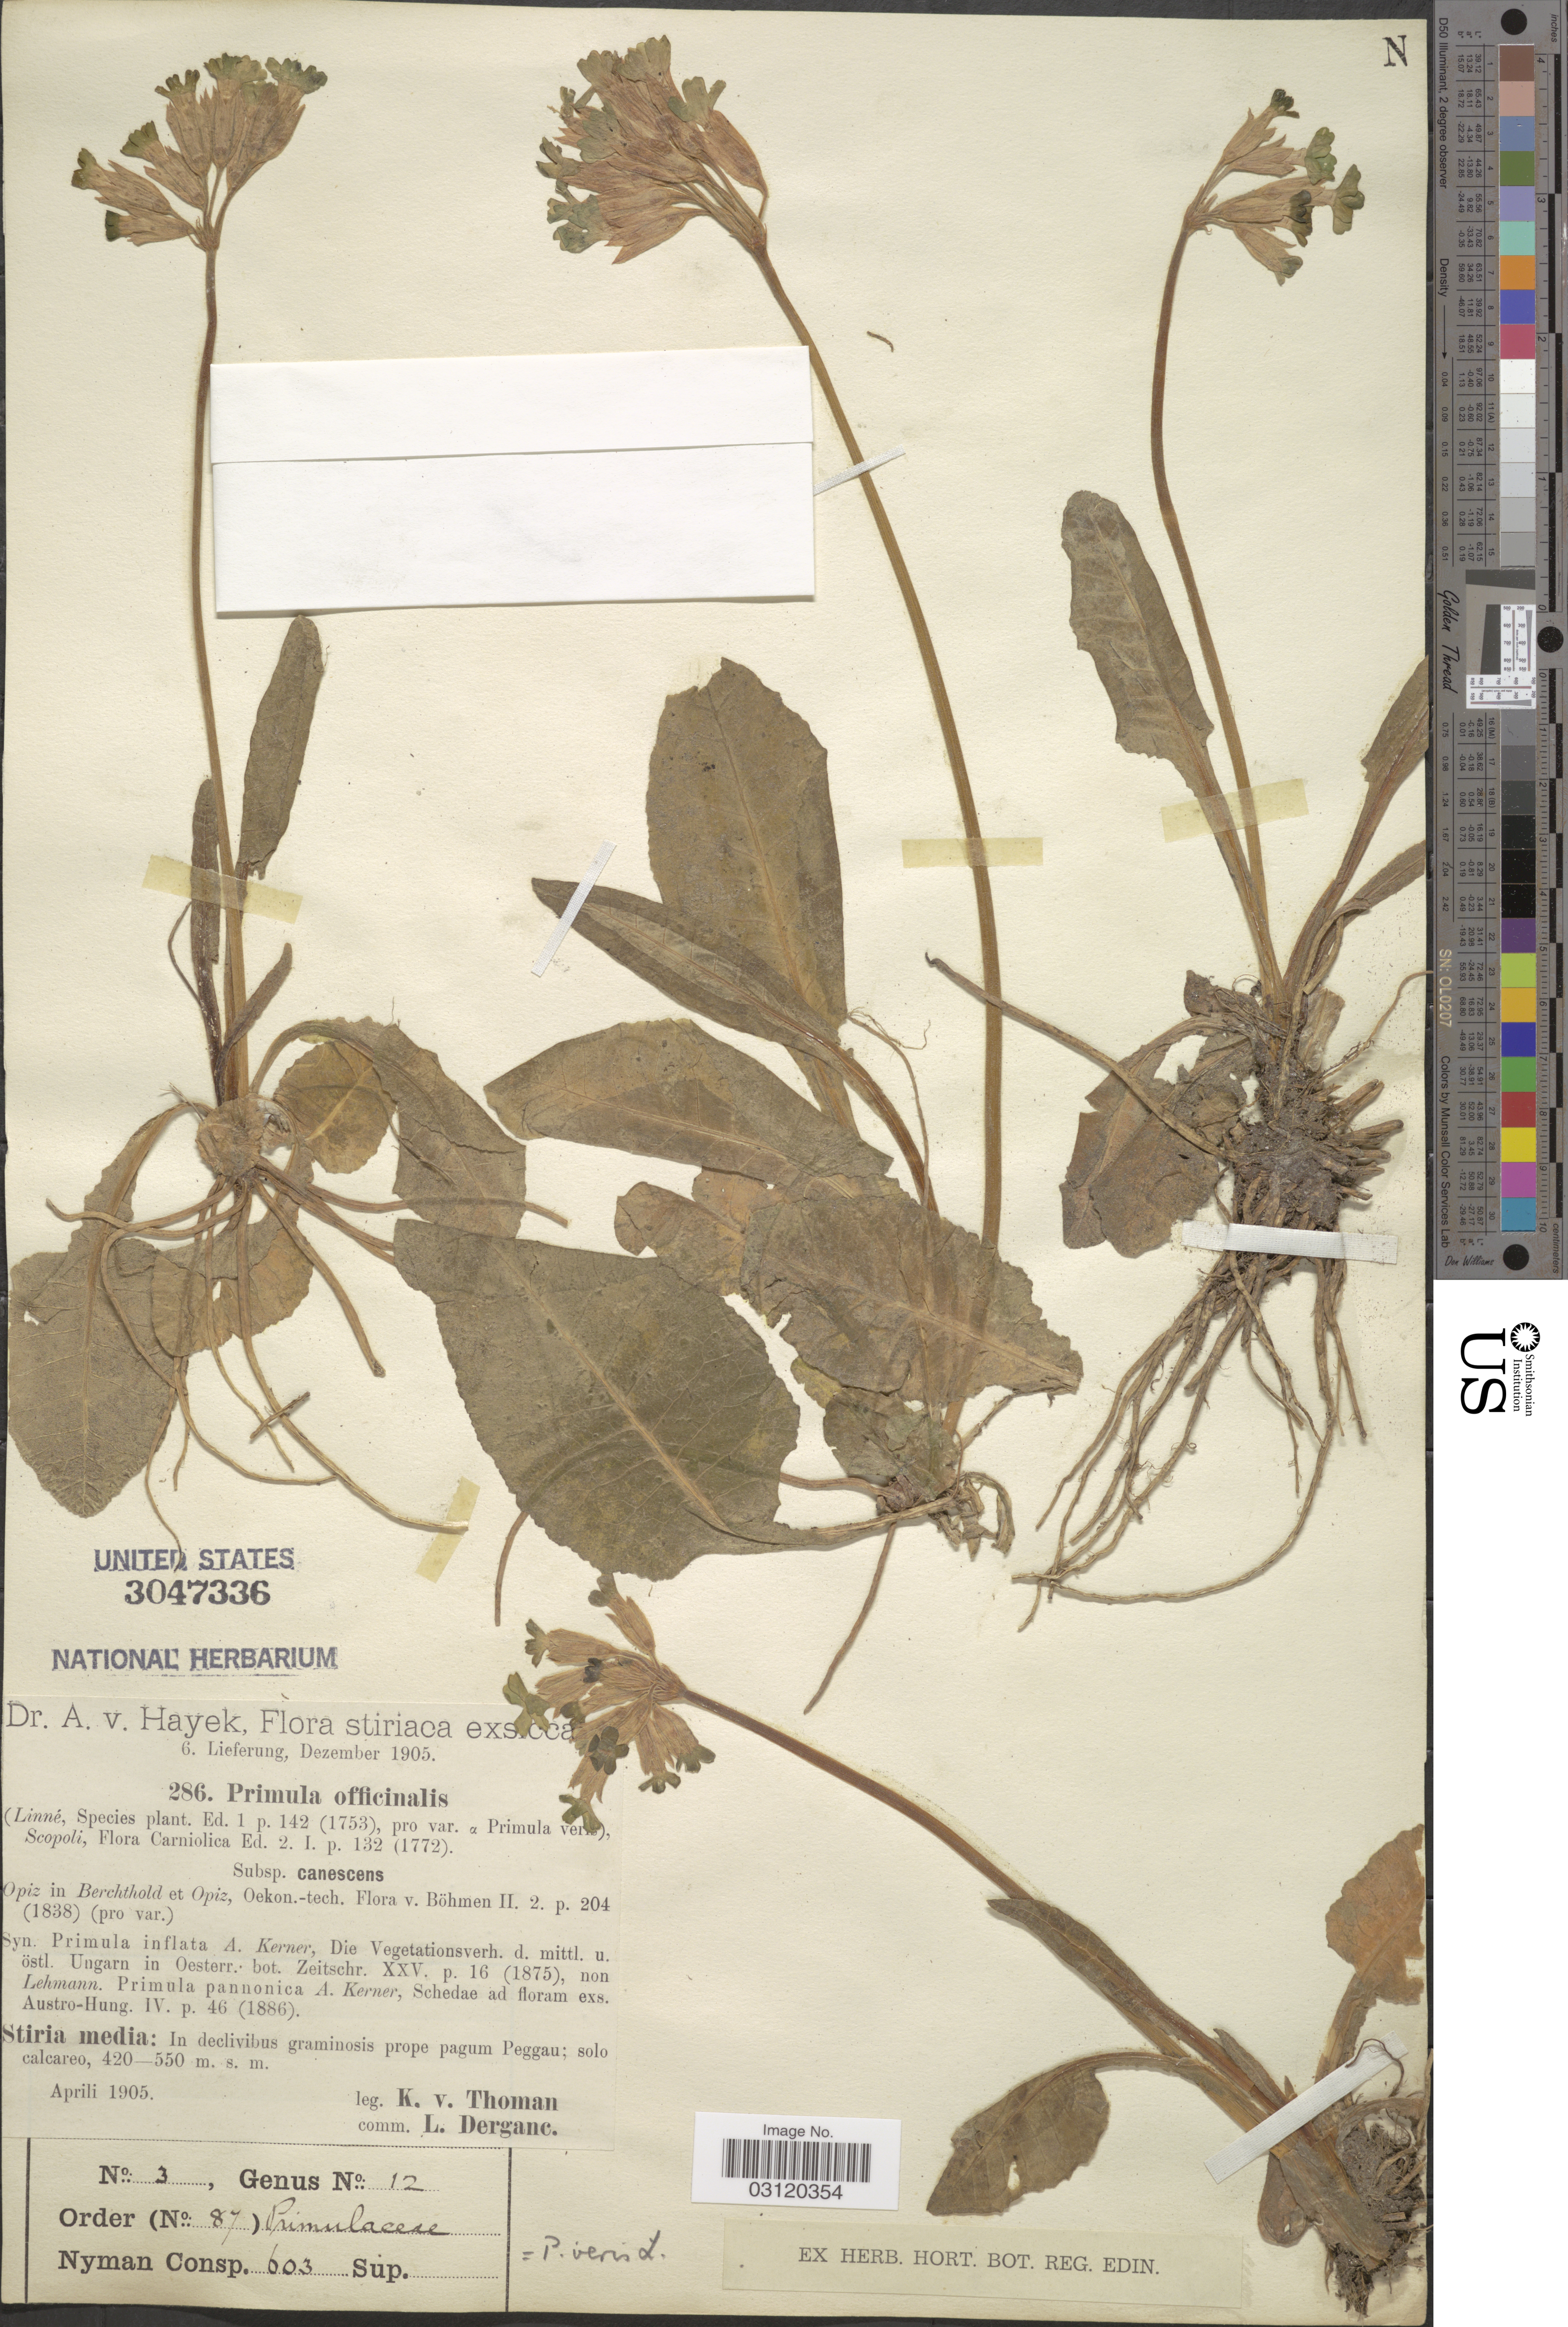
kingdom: Plantae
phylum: Tracheophyta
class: Magnoliopsida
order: Ericales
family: Primulaceae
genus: Primula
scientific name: Primula veris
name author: L.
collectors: K. Thoman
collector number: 286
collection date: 1905-04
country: Austria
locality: Stiria media: In declivibus graminosis prope pagum Peggau; solo calcareo.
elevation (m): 420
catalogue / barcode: US 3047336